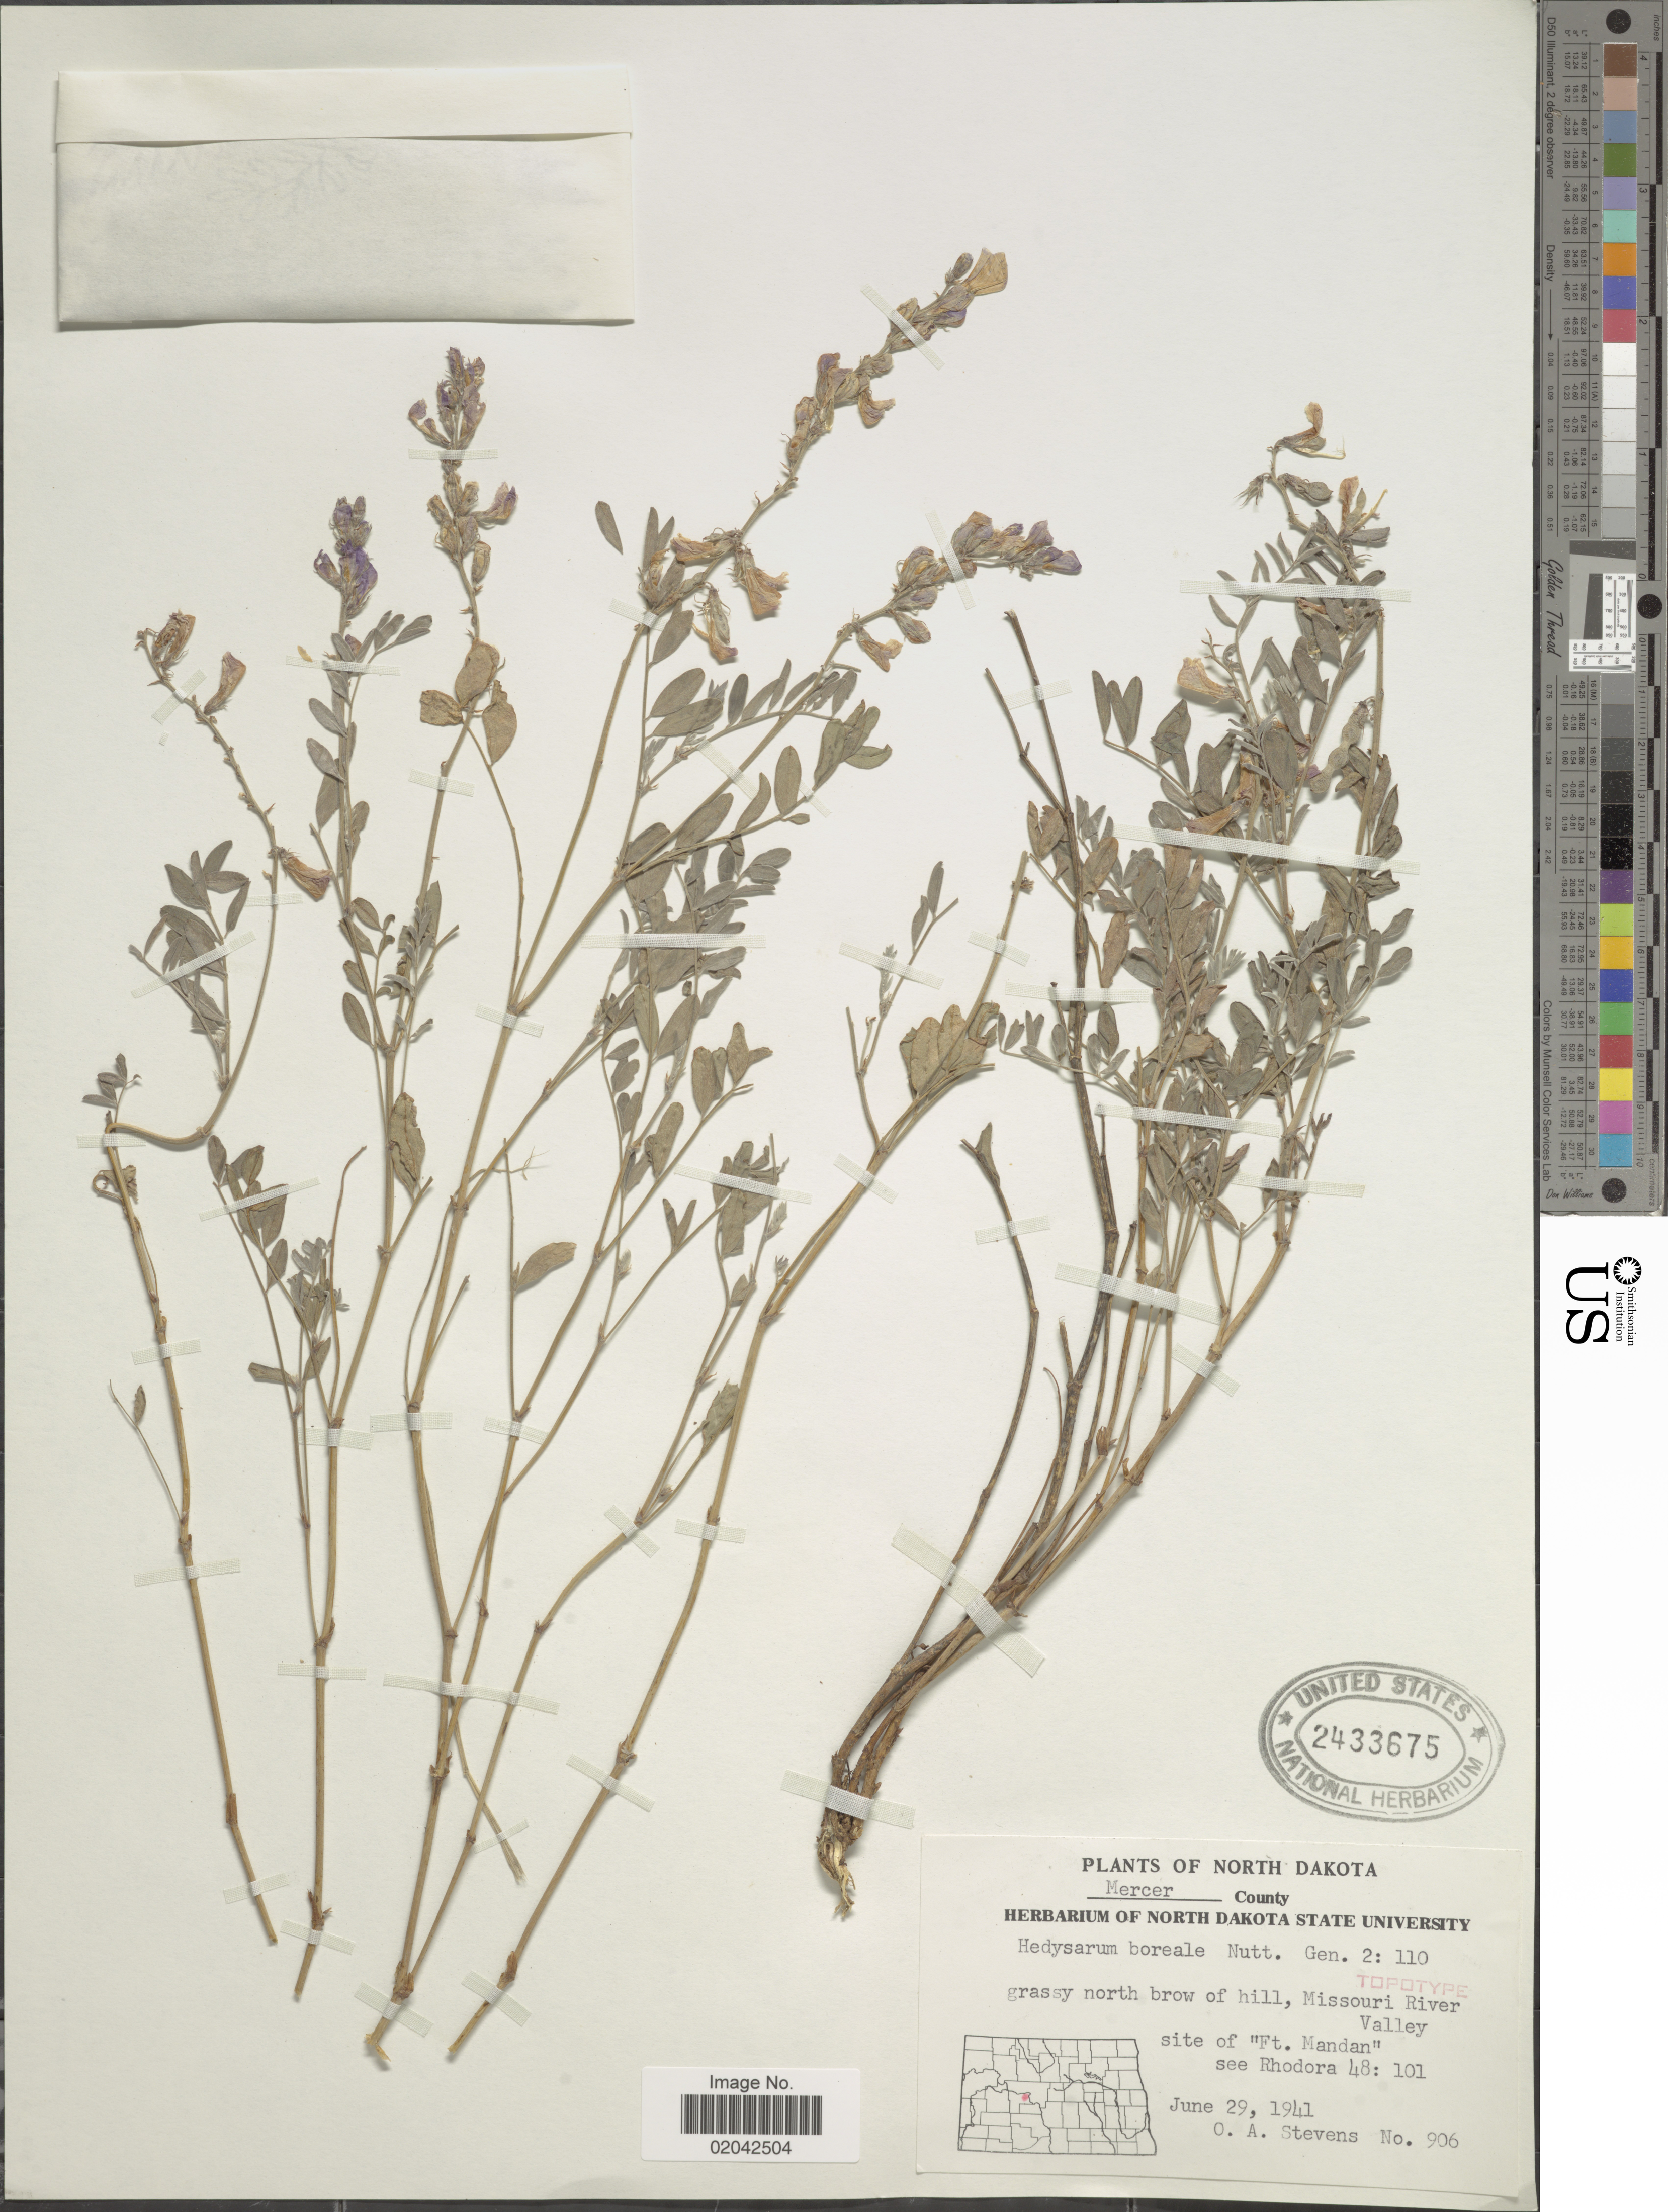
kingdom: Plantae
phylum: Tracheophyta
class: Magnoliopsida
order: Fabales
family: Fabaceae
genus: Hedysarum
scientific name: Hedysarum boreale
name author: Nutt.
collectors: O. A. Stevens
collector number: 906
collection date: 1941-06-29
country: United States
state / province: North Dakota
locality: Mercer County, Missourie River, Valley site of Ft. Mandan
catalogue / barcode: US 2433675